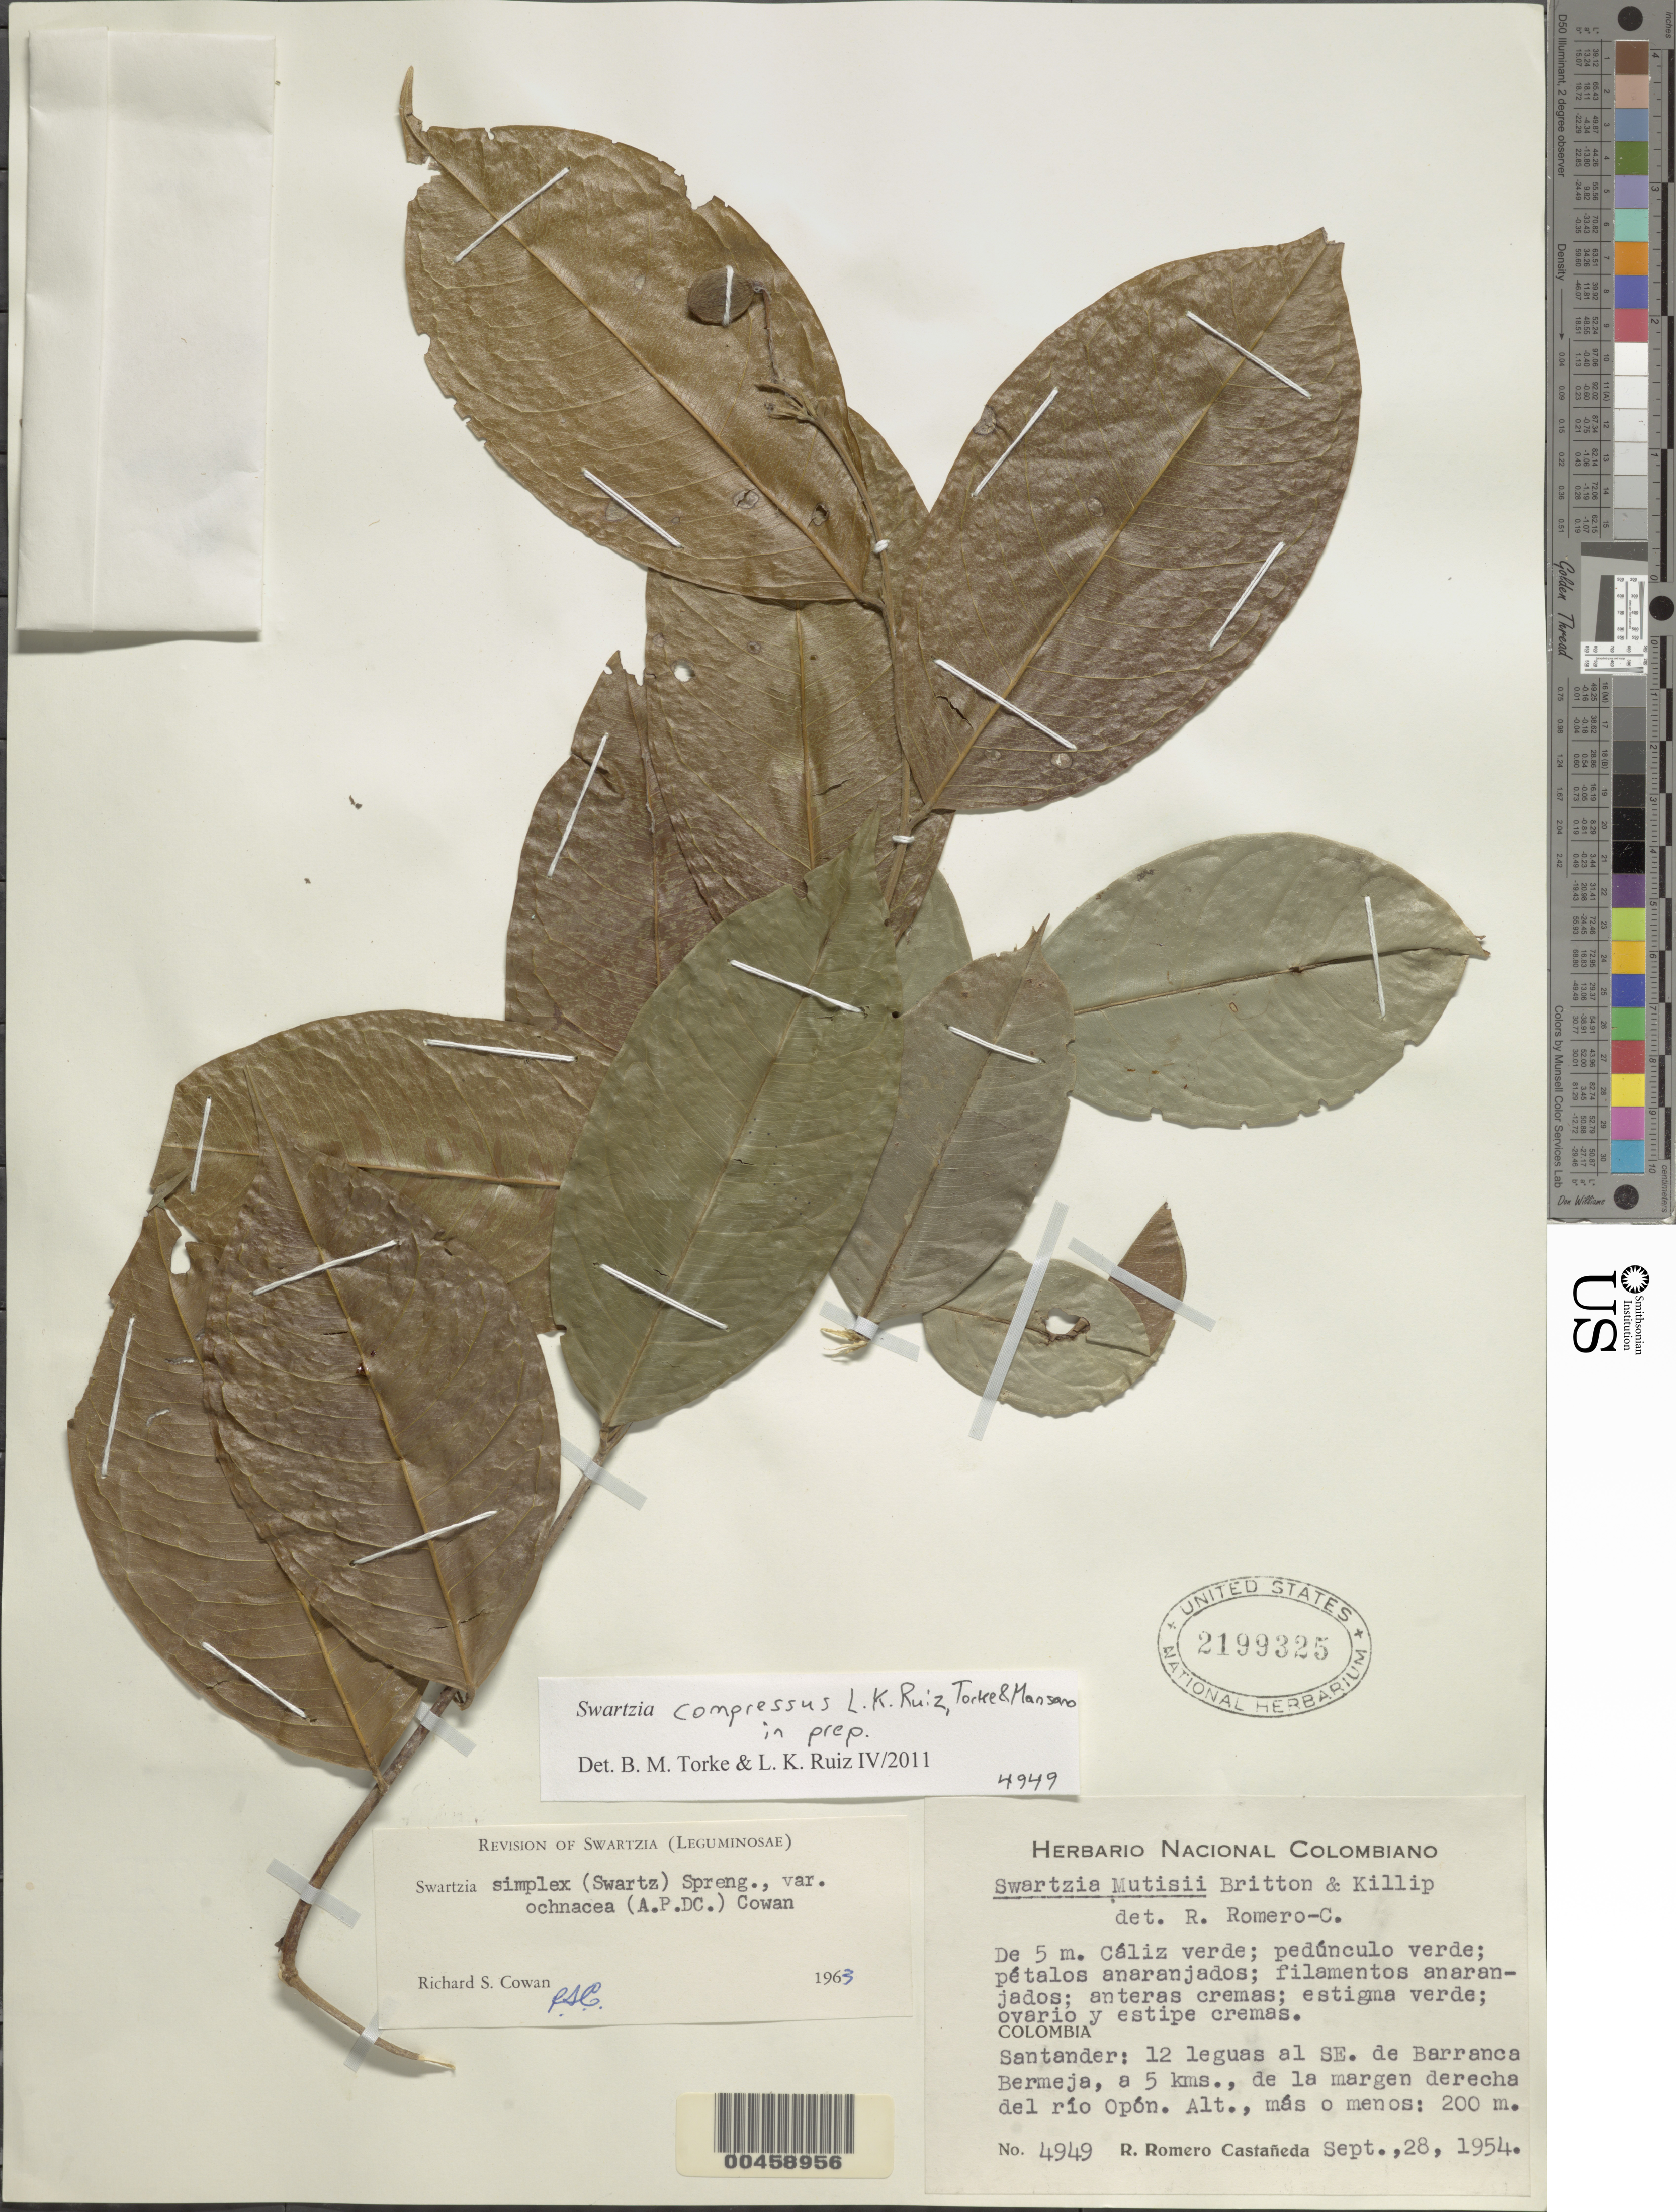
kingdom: Plantae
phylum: Tracheophyta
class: Magnoliopsida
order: Fabales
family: Fabaceae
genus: Swartzia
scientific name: Swartzia compressus L.K. Ruiz, Torke & Mansano, ined.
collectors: R. Romero Castañeda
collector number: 4949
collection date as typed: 28 Sep 1954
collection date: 1954-09-28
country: Colombia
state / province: Santander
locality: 12 leagues al SE de Barrancabermeja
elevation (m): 200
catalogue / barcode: US 2199325